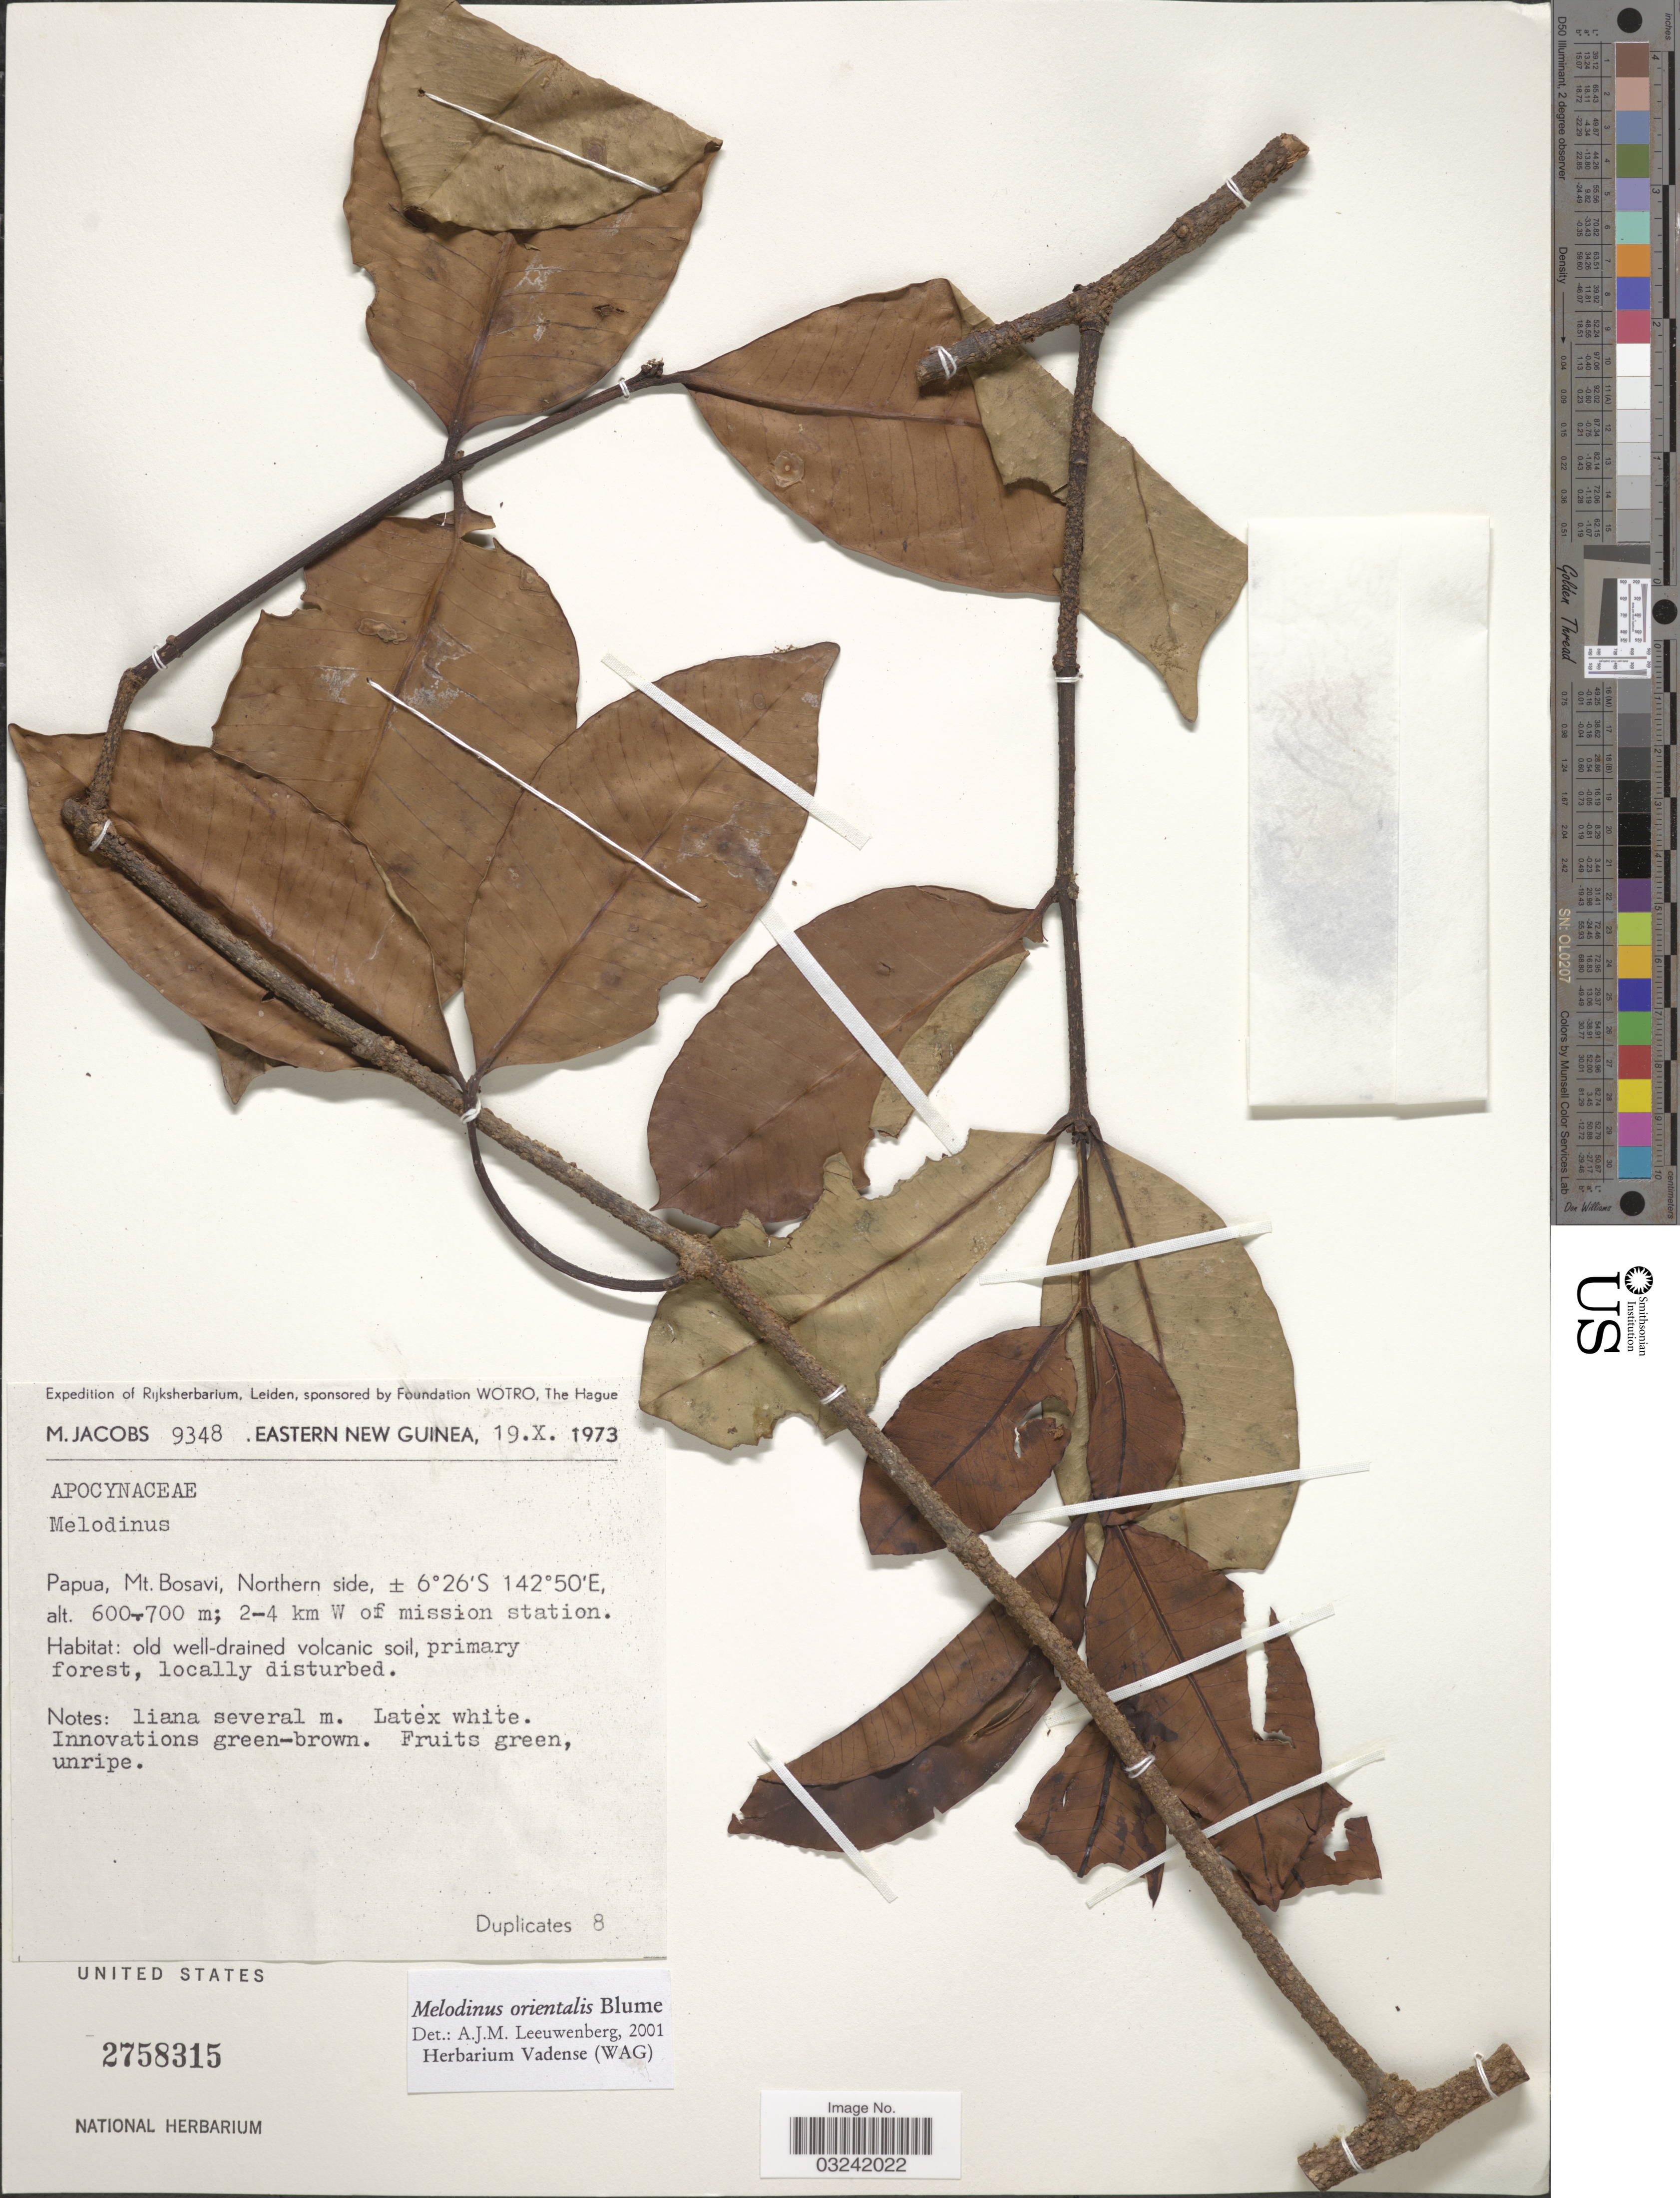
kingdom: Plantae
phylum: Tracheophyta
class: Magnoliopsida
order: Gentianales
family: Apocynaceae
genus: Melodinus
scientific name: Melodinus orientalis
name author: Blume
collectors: M. Jacobs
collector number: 9348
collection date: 1973-10-19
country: Papua New Guinea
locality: Eastern New Guinea, Papua, Mt. Bosavi, Northern side, 2-4 km W of mission station.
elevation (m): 600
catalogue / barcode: US 2758315